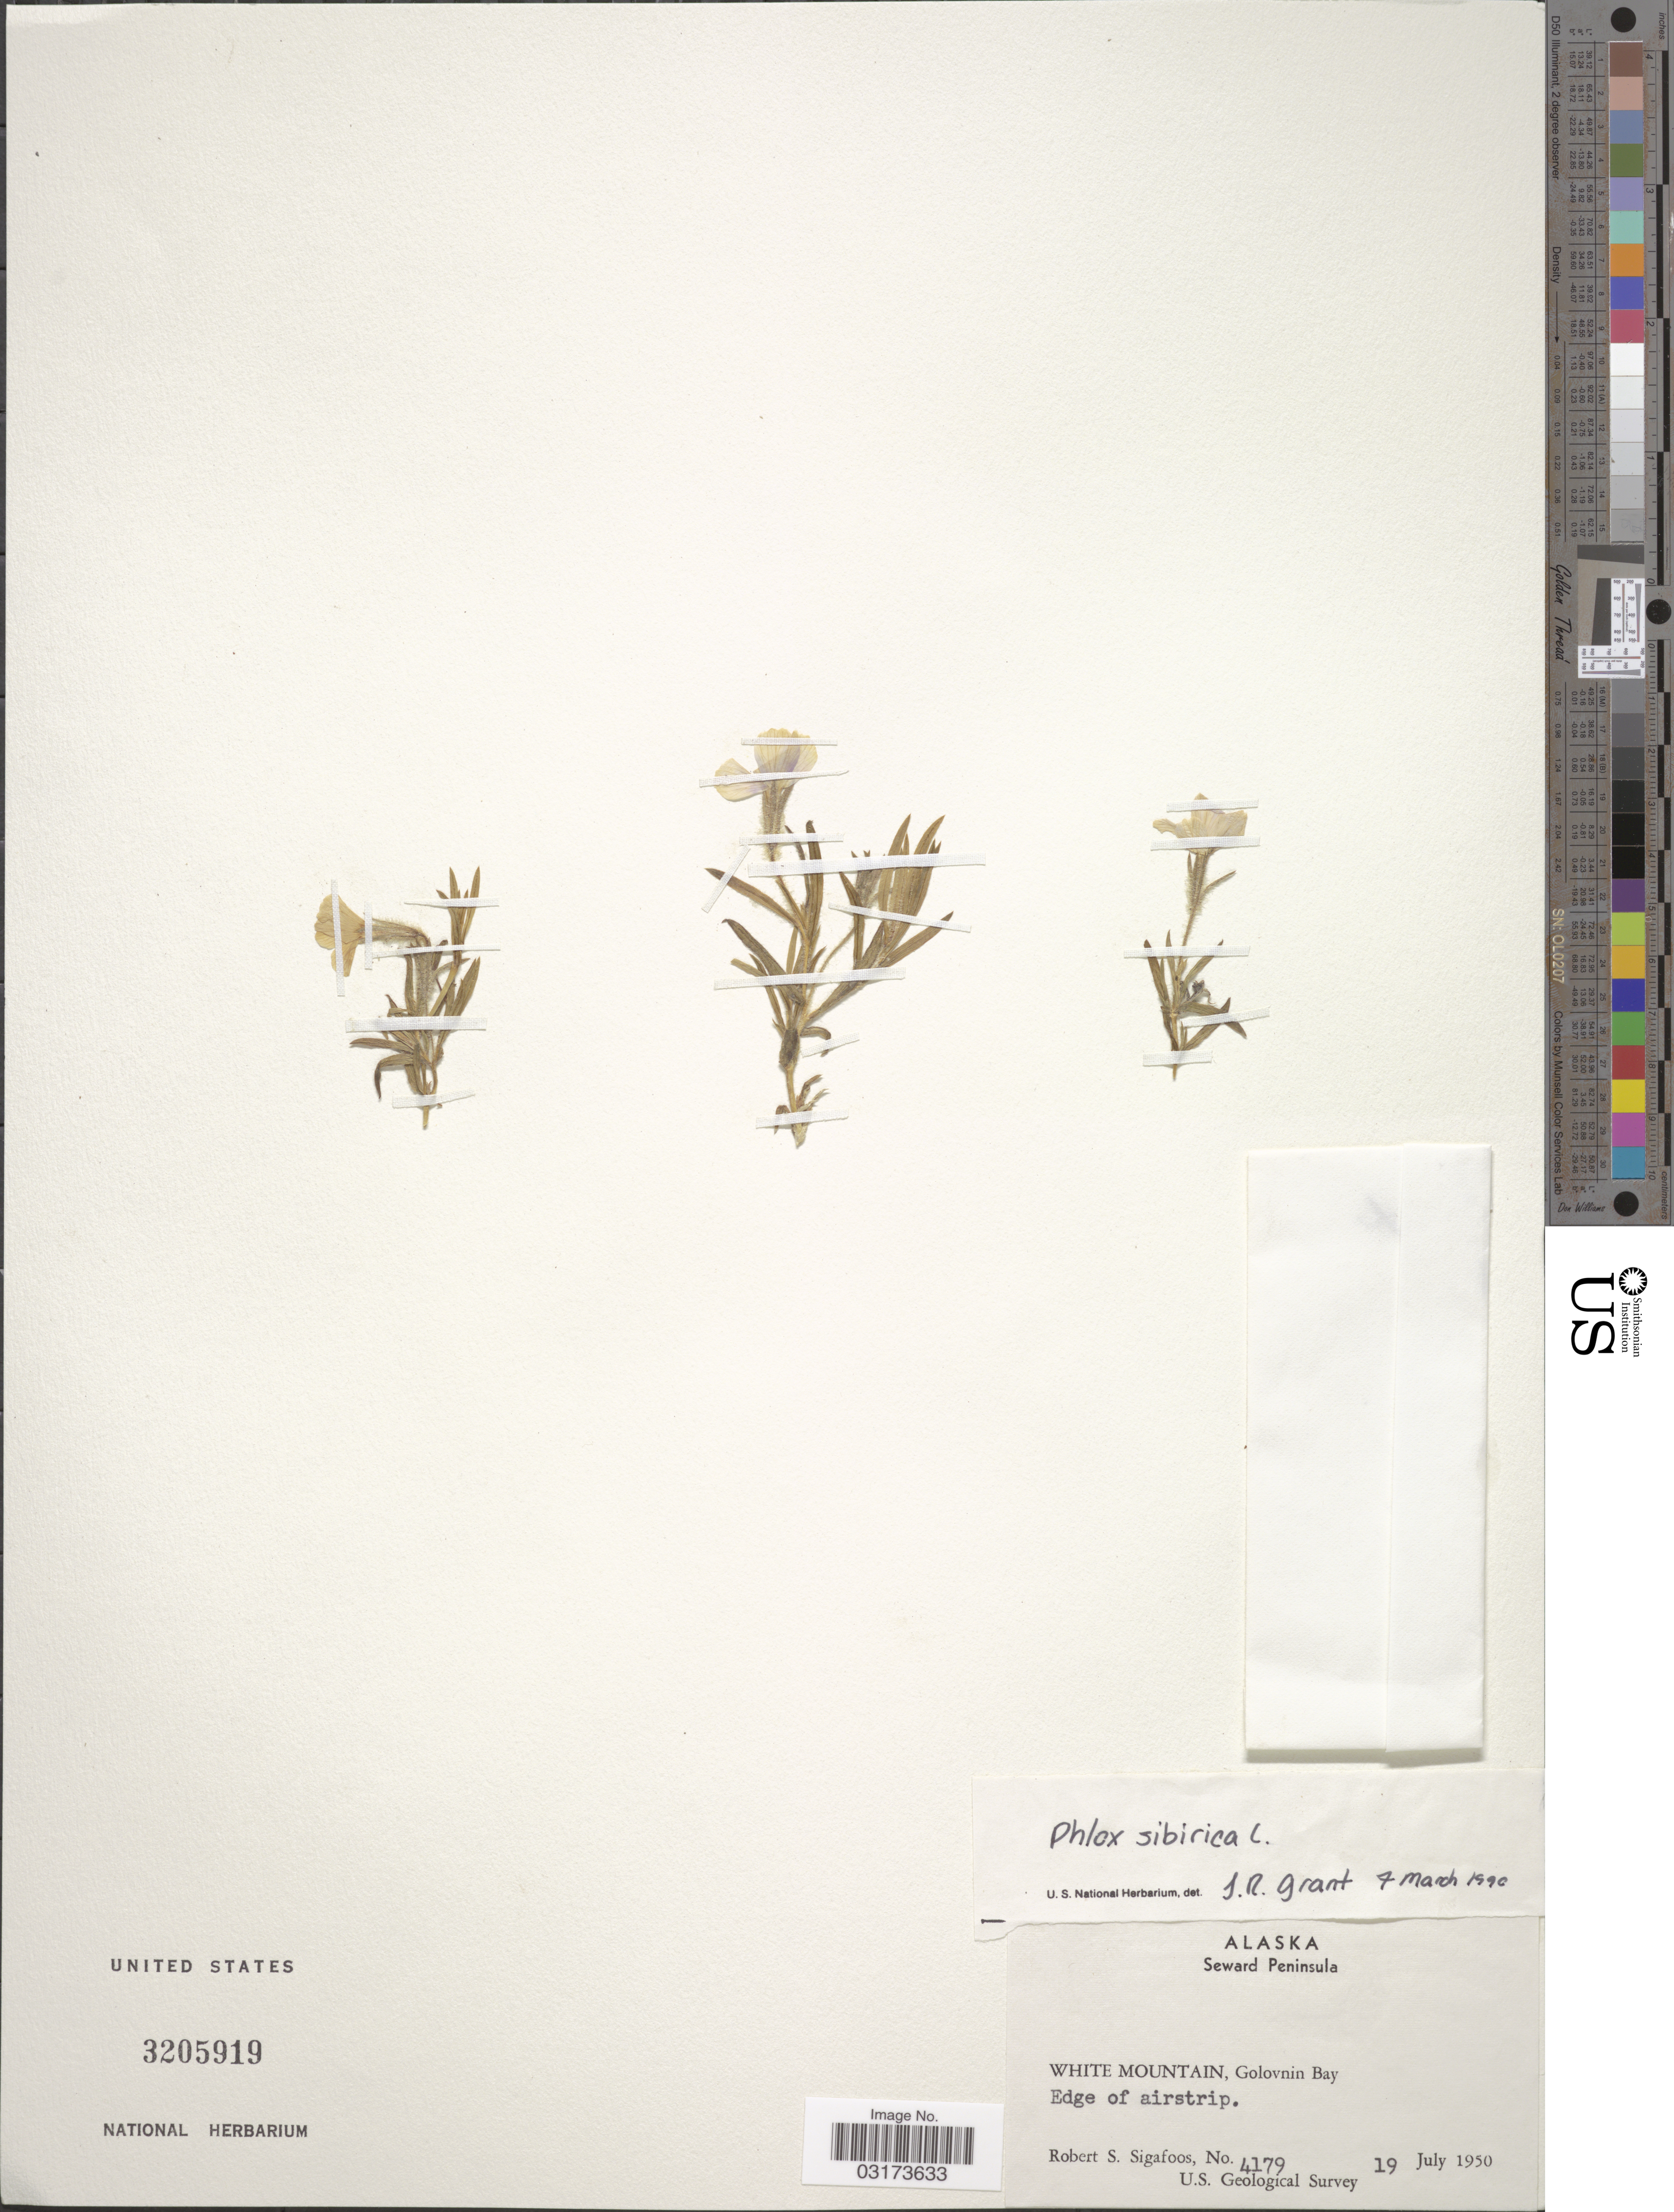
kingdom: Plantae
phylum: Tracheophyta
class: Magnoliopsida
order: Ericales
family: Polemoniaceae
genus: Phlox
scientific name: Phlox alaskensis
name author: Jordal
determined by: Mayfield, M. H.; Ferguson, C. J.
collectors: R. Sigafoos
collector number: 4179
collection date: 1950-07-19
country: United States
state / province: Alaska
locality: Seward Peninsula. White Mountain, Golovnin Bay. Edge of airstrip.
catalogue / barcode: US 3205919